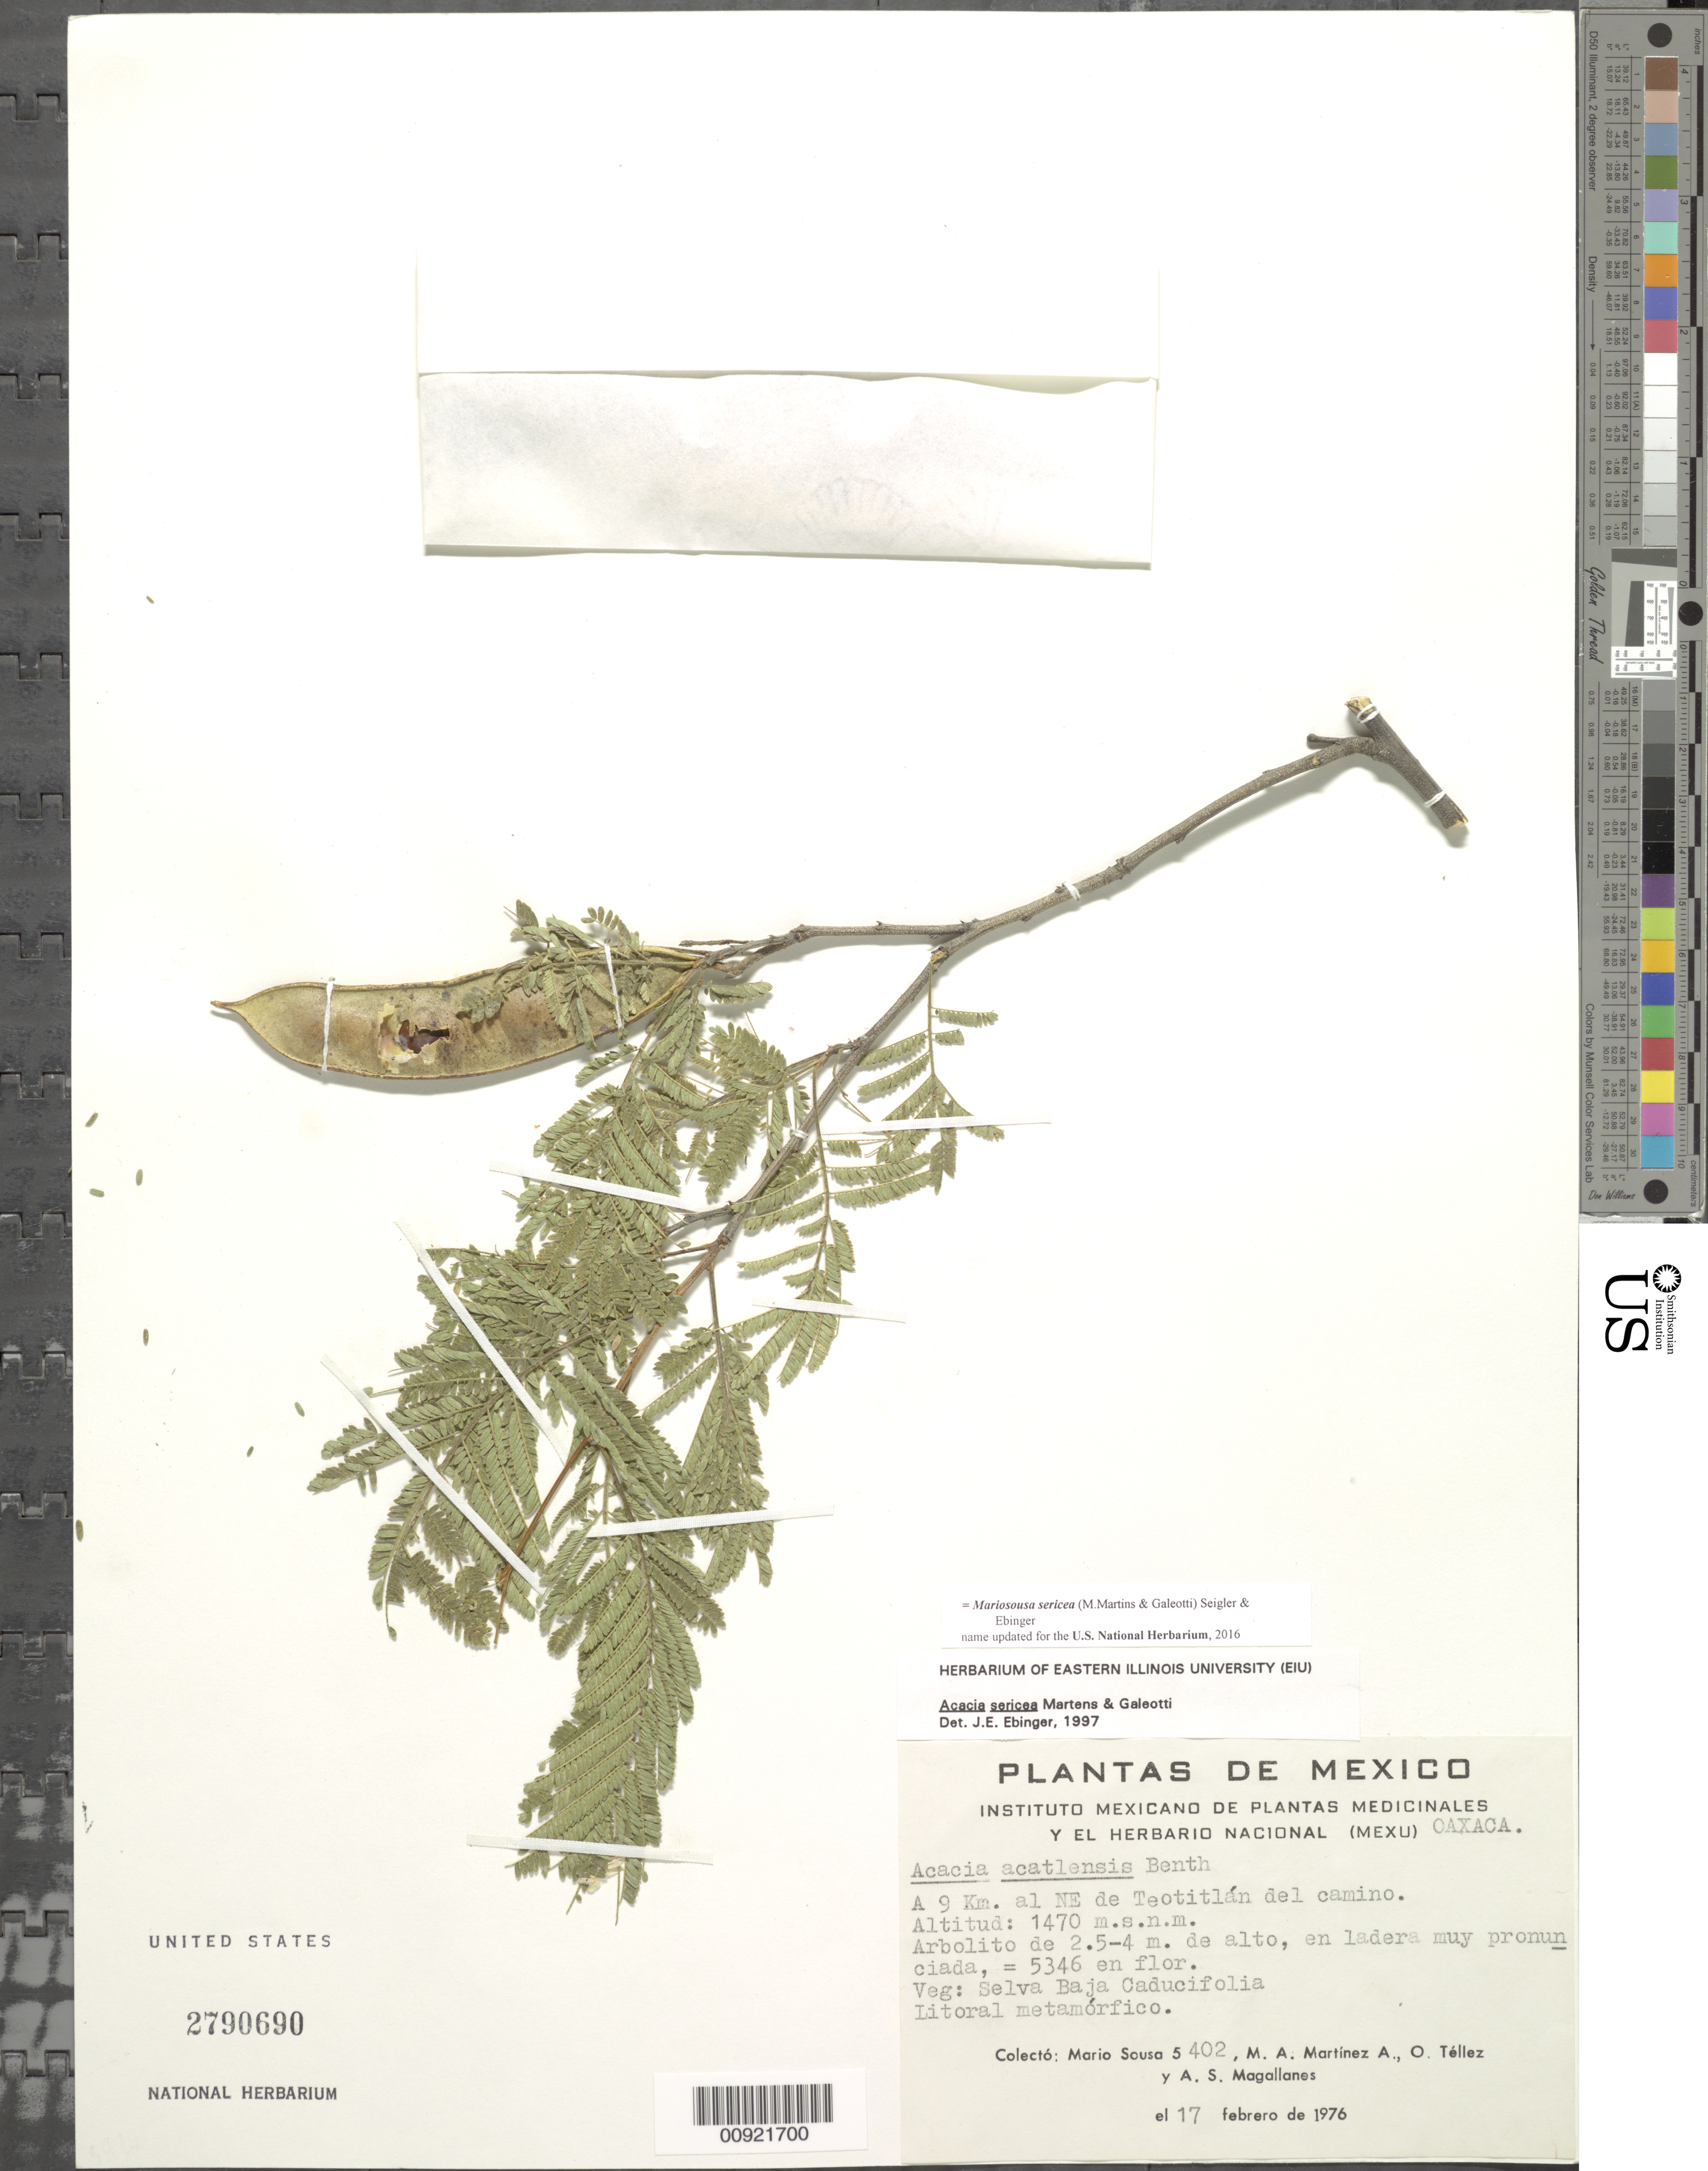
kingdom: Plantae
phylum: Tracheophyta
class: Magnoliopsida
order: Fabales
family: Fabaceae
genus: Mariosousa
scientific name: Mariosousa sericea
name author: (M. Martens & Galeotti) Seigler & Ebinger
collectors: M. Sousa S., M. A. Martínez Alfaro, O. Téllez V. & A. Magallanes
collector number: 5402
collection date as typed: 17 Feb 1976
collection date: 1976-02-17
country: Mexico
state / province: Oaxaca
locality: A 9 km. al NE de Teotitlán del Camino.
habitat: Ladera muy pronunciada. Veg: Selva Baja Caducifolia. Litoral metamórfico.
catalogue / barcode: US 2790690